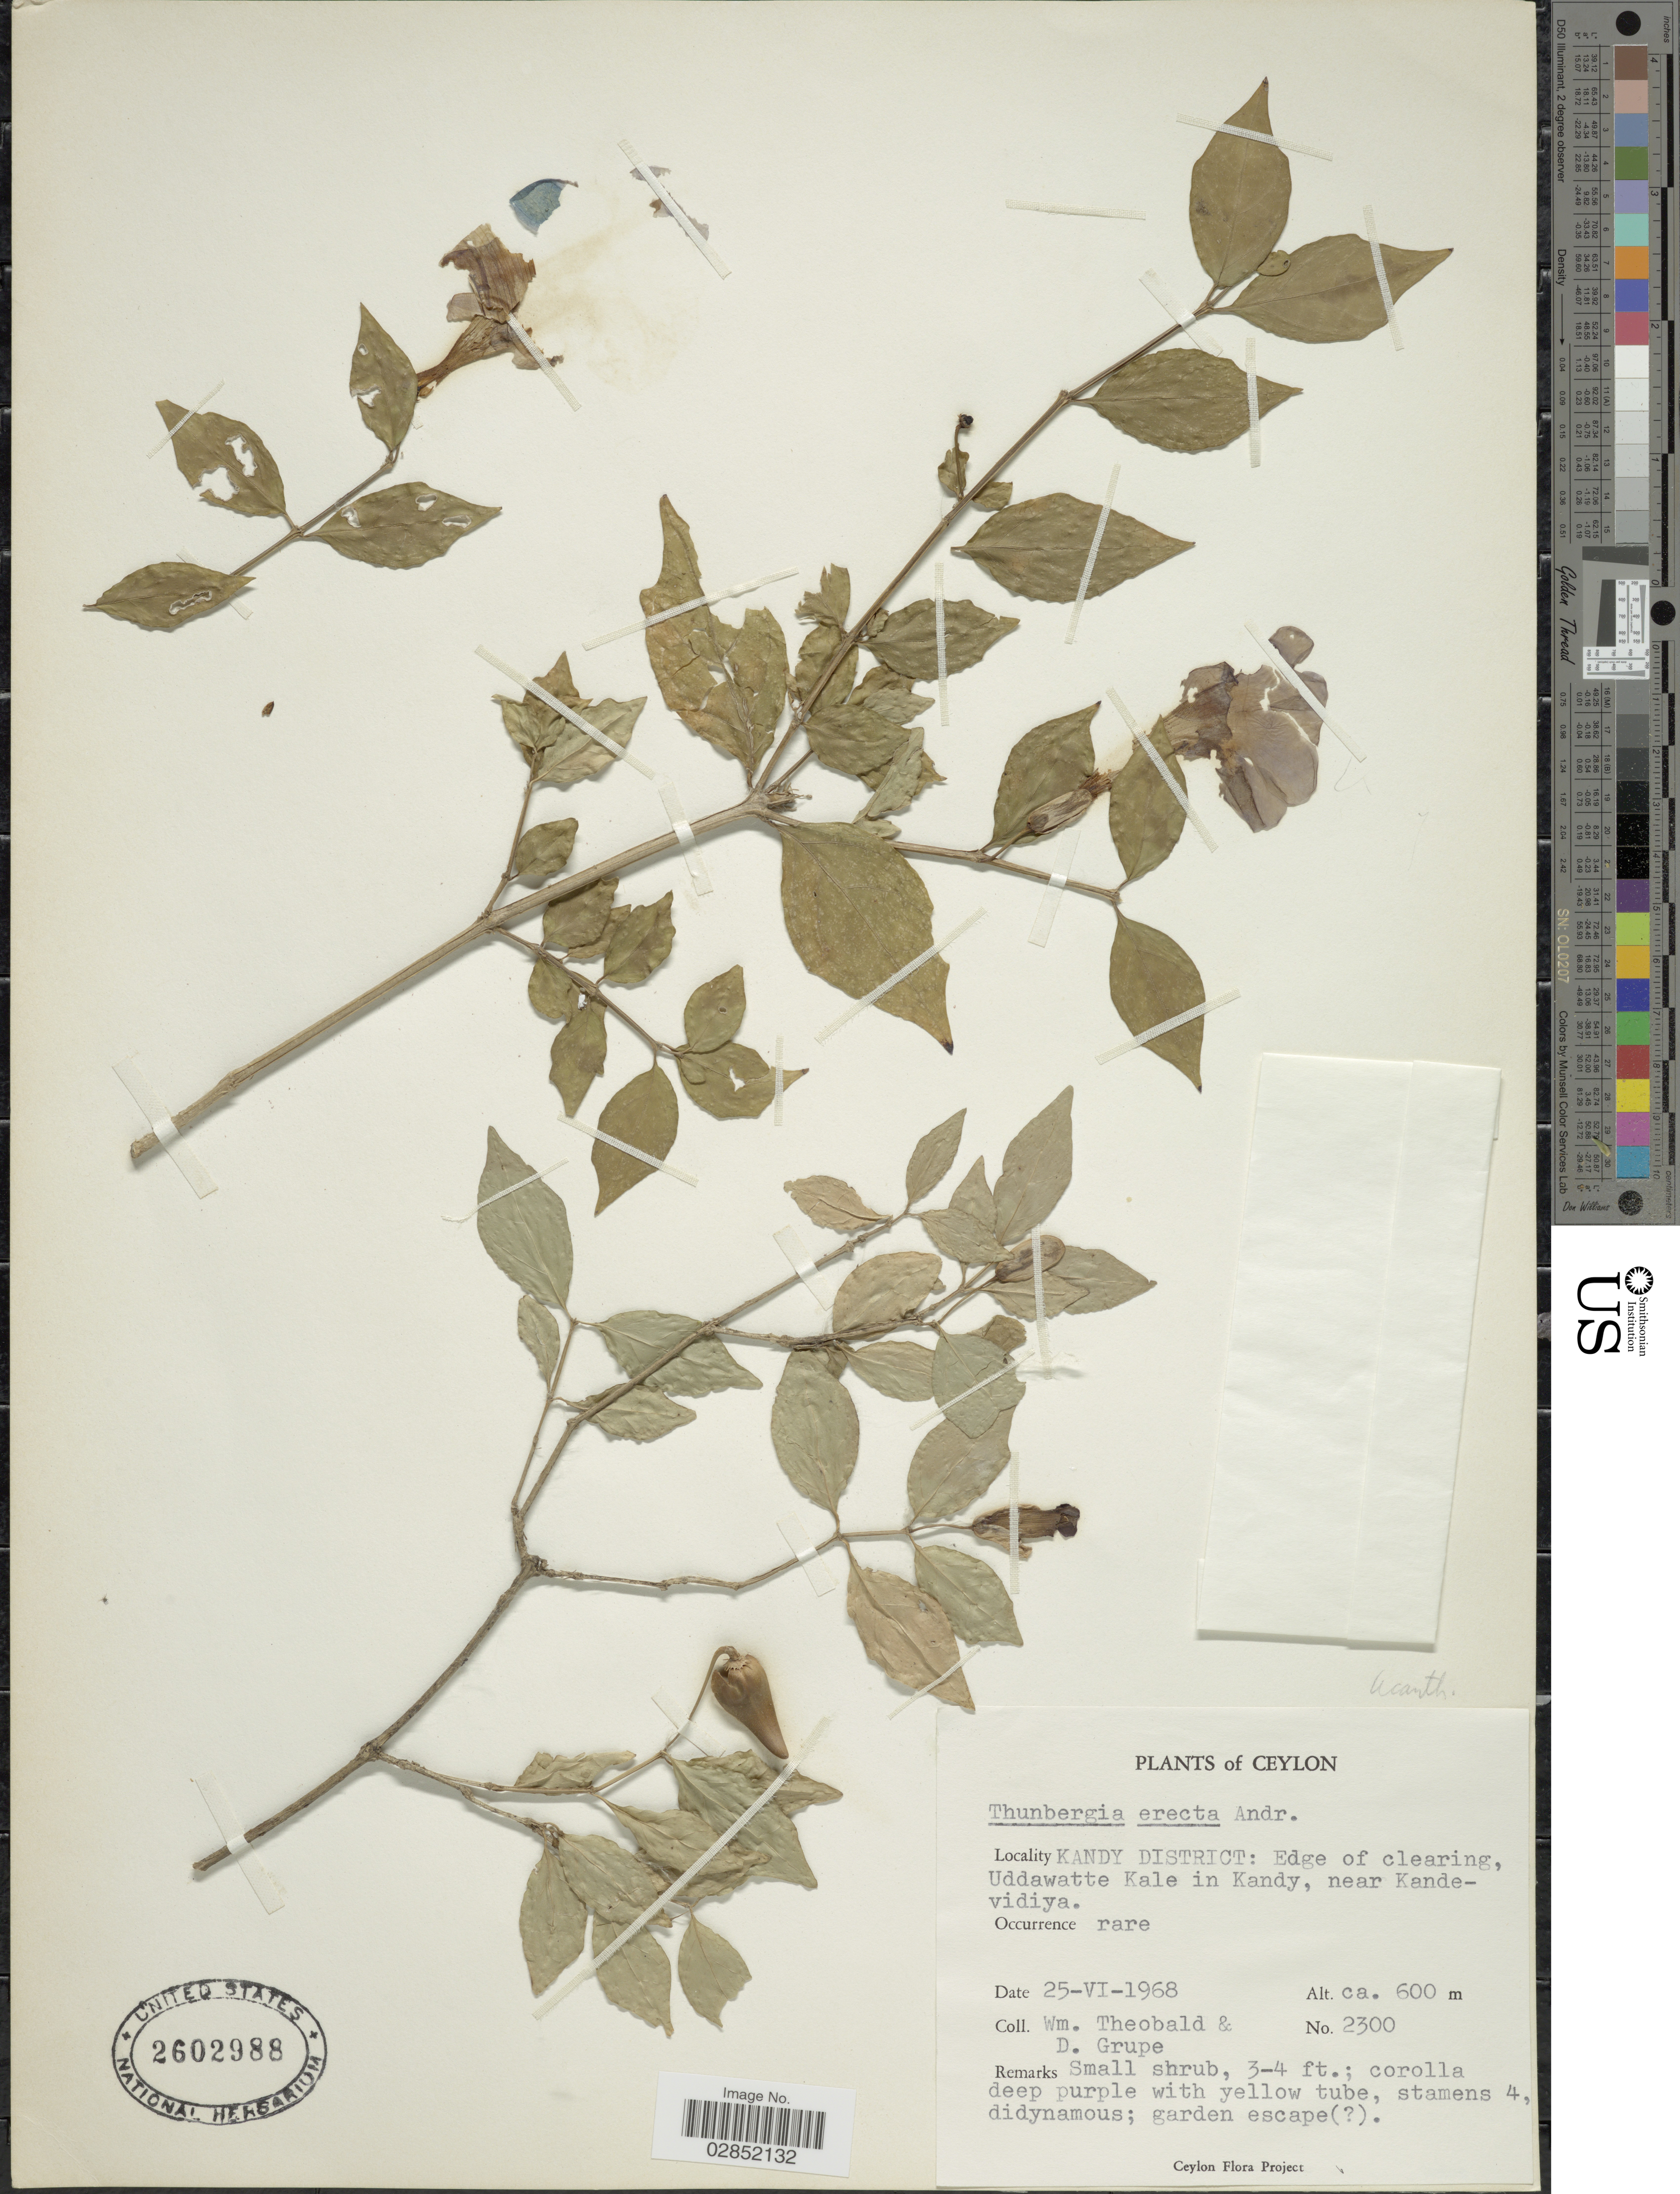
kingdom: Plantae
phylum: Tracheophyta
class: Magnoliopsida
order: Lamiales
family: Acanthaceae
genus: Thunbergia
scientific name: Thunbergia erecta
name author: (Benth.) T. Anderson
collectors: W. Theobald & D. Grupe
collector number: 2300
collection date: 1968-06-25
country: Sri Lanka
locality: Ceylon. Kandy District: Edge of clearing, Uddawate Kale in Kandy, near Kandevidiya.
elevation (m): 600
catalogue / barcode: US 2602988